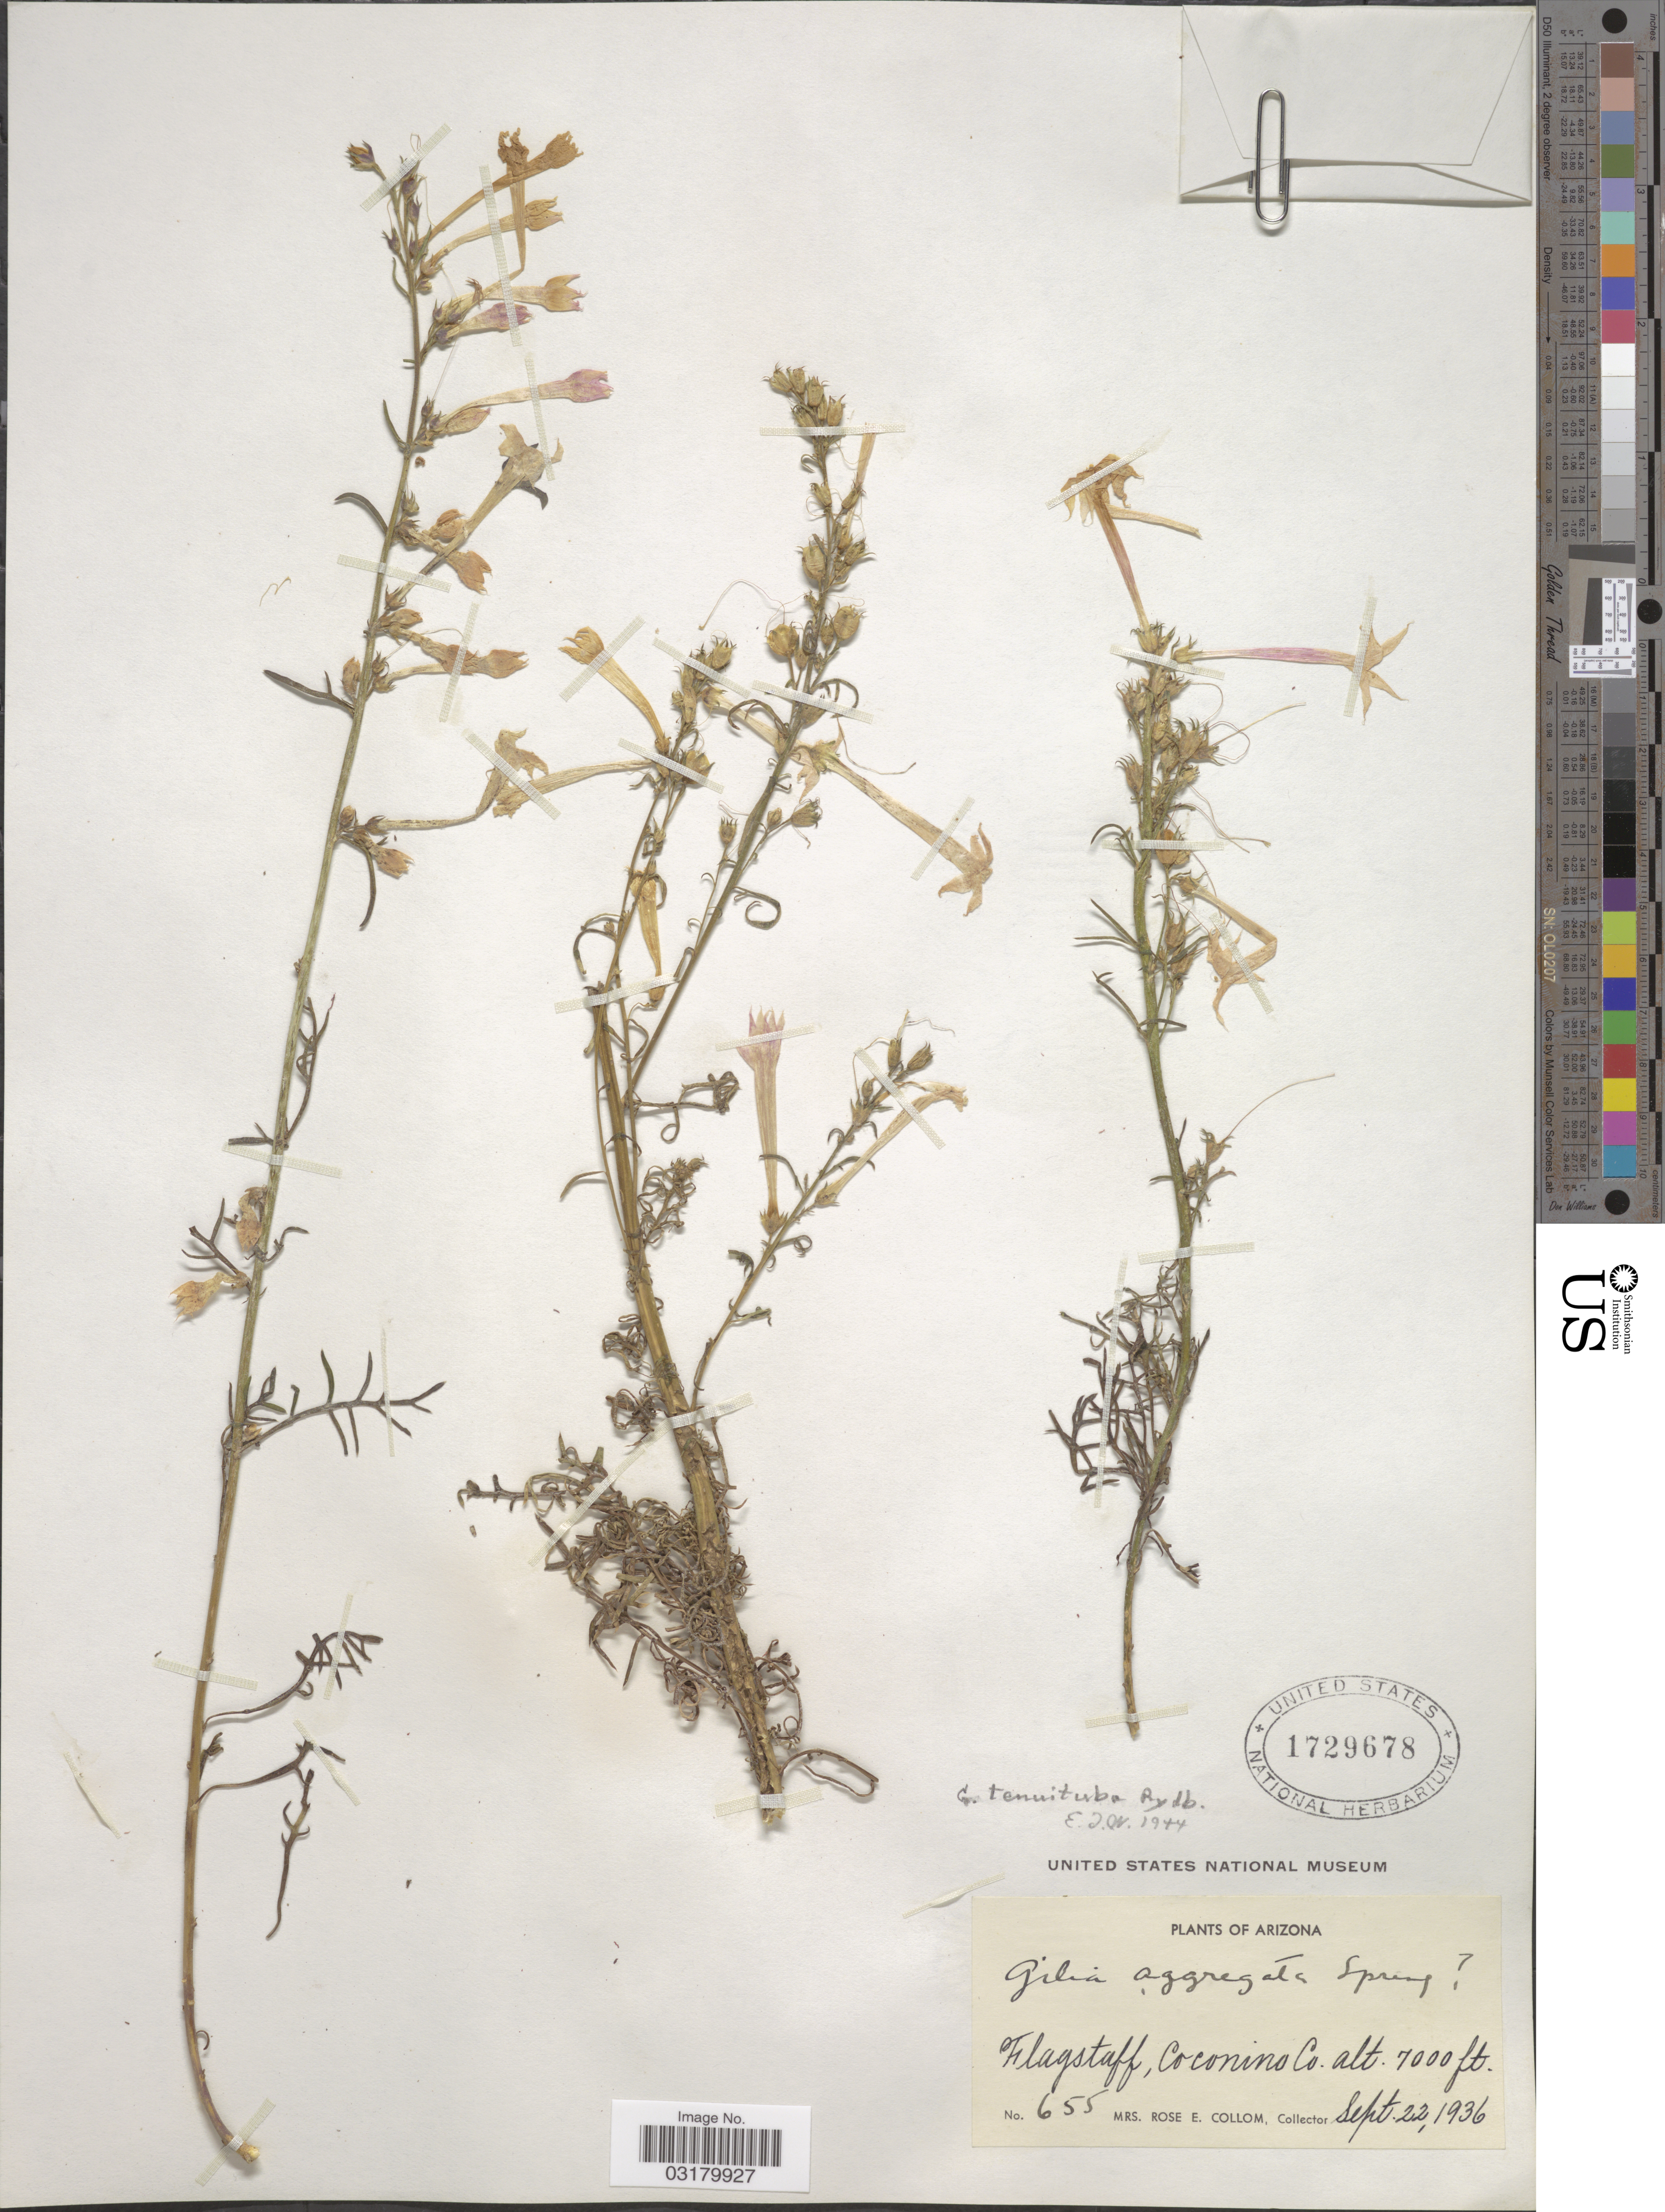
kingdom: Plantae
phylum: Tracheophyta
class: Magnoliopsida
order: Ericales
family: Polemoniaceae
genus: Ipomopsis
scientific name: Ipomopsis tenuituba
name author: (Rydb.) V.E. Grant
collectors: R. E. Collom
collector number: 655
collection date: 1936-09-22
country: United States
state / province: Arizona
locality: Flagstaff, Coconino Co.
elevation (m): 2134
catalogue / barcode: US 1729678